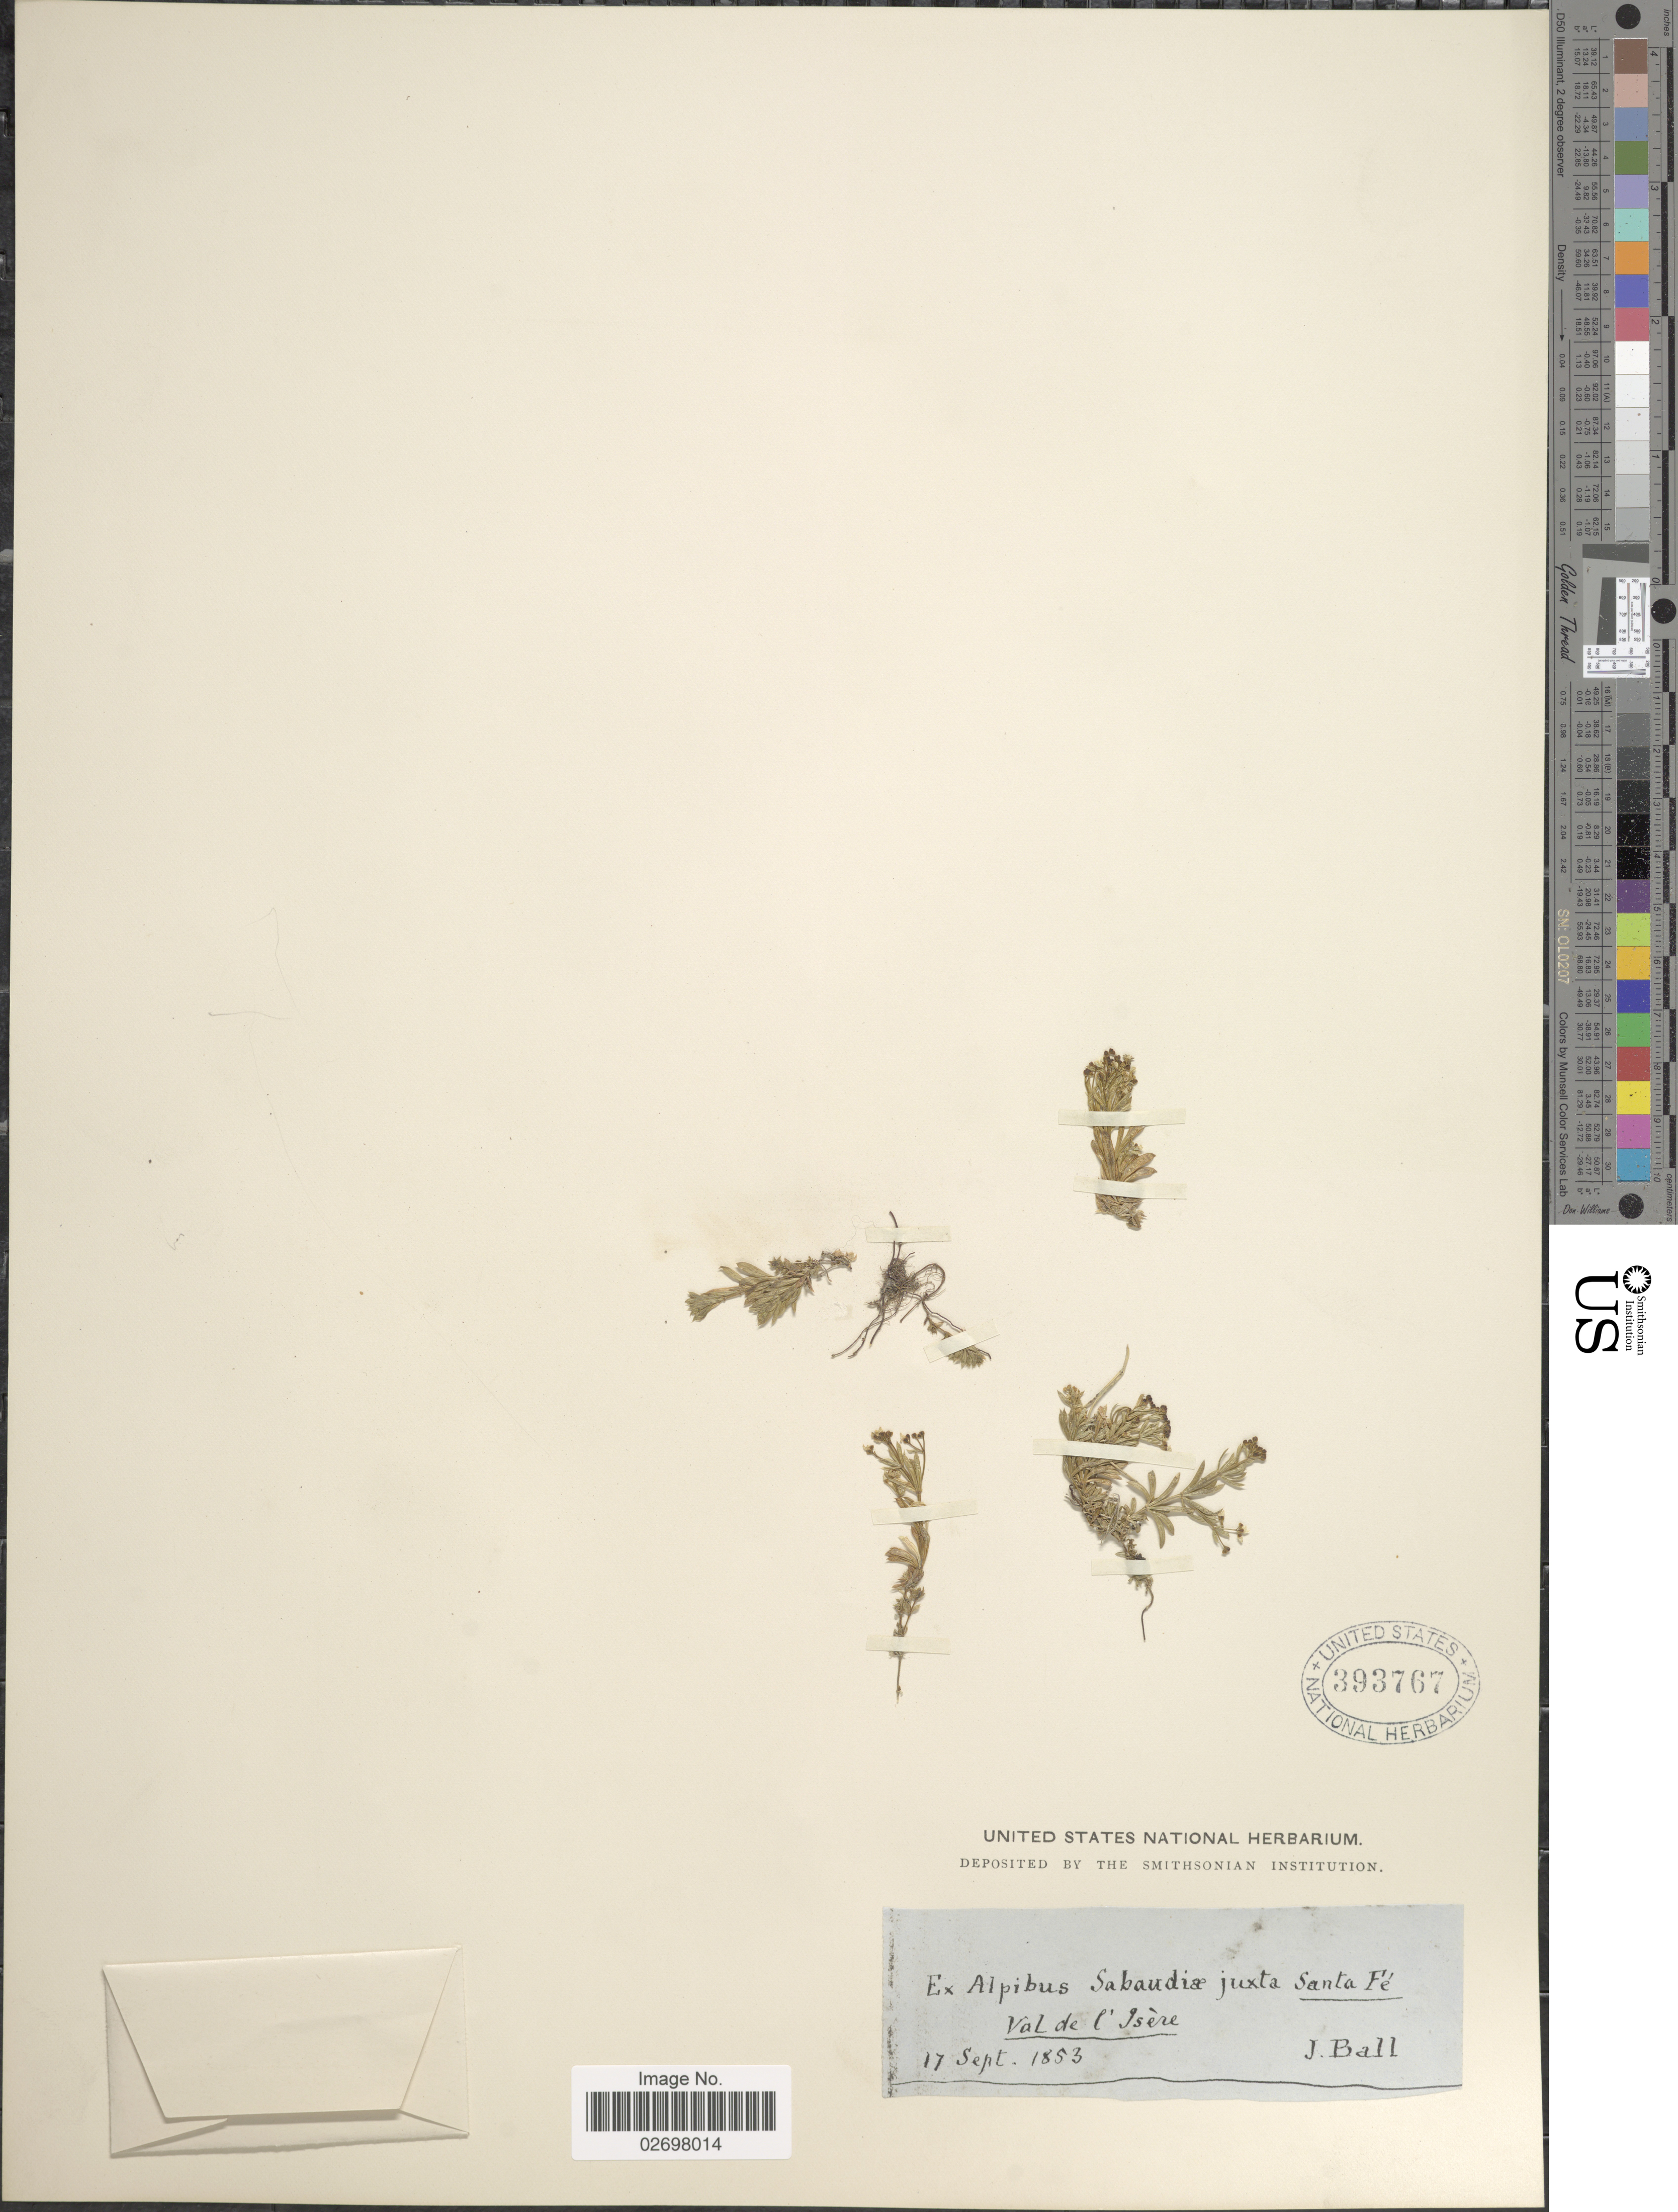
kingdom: Plantae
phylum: Tracheophyta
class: Magnoliopsida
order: Gentianales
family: Rubiaceae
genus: Galium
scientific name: Galium sp.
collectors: J. Ball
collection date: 1853-09-17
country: France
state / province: Auvergne-Rhône-Alpes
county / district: Isère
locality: Ex Alpibus Sabaudiae juxta Santa' Fe, Val-d'Isère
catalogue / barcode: US 393767